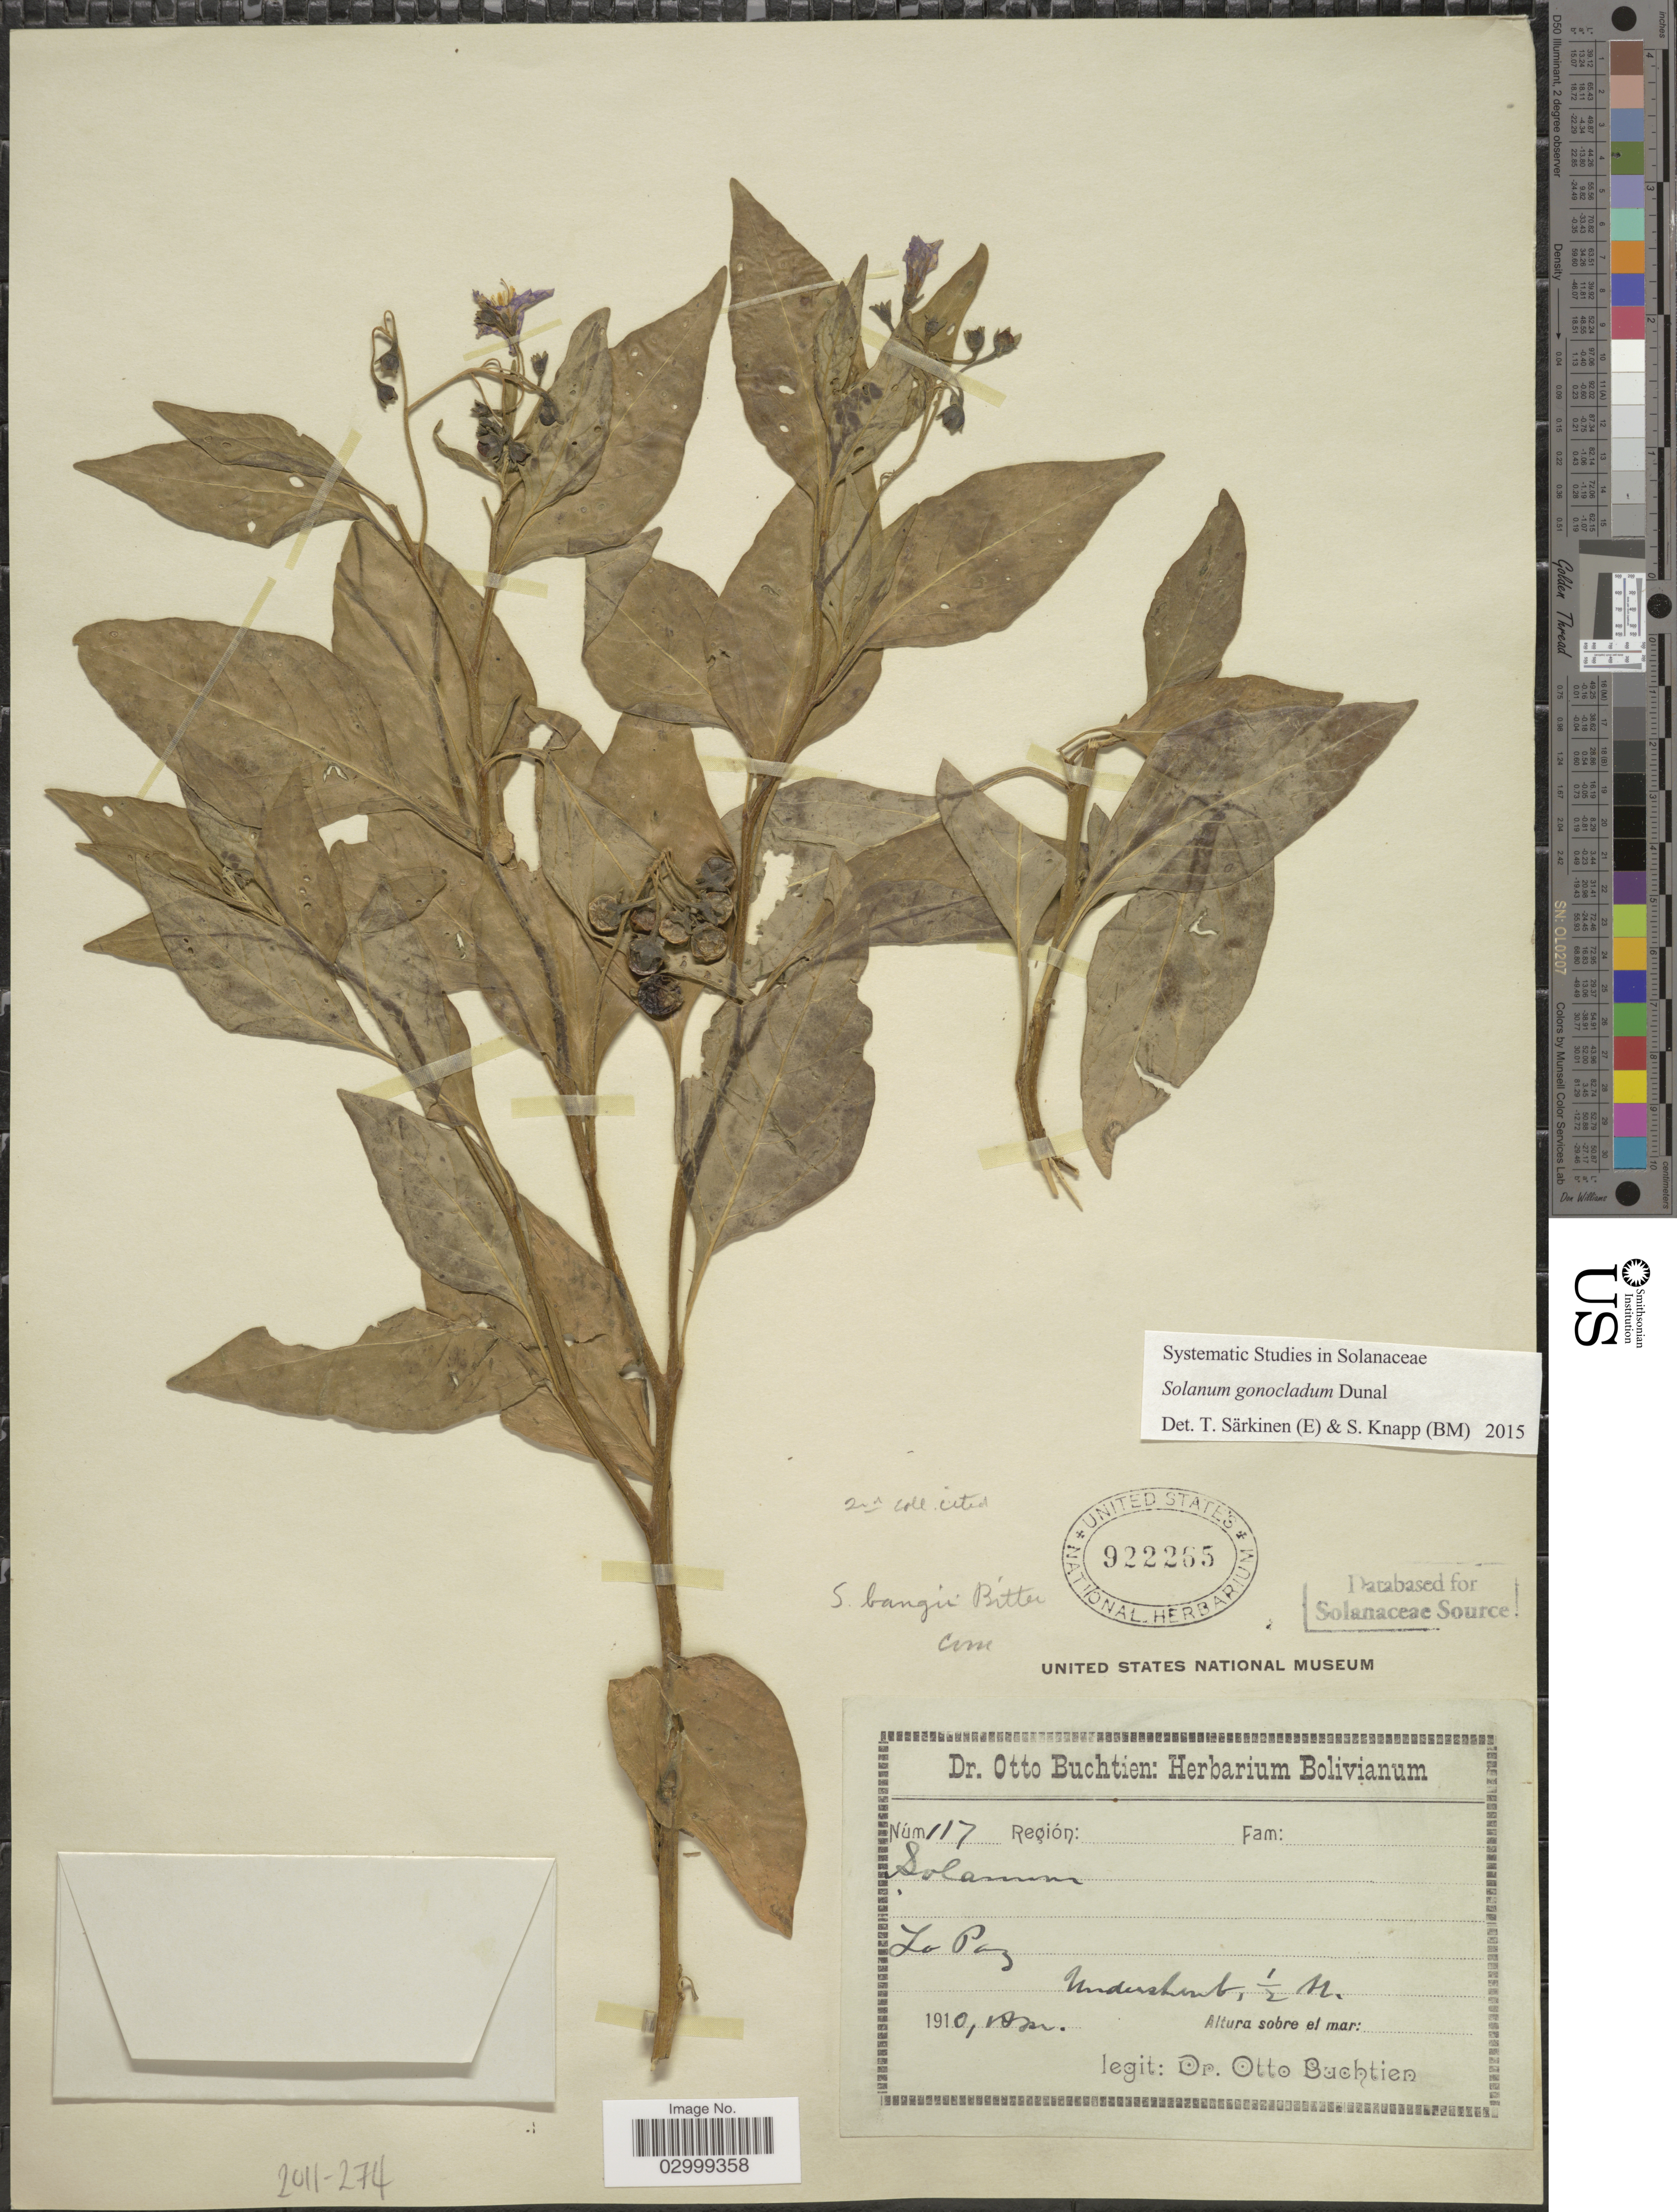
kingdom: Plantae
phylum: Tracheophyta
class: Magnoliopsida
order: Solanales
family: Solanaceae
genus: Solanum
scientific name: Solanum bangii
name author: Bitter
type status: Isosyntype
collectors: O. Buchtien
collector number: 117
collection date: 1910-04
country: Bolivia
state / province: La Paz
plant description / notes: Protologue of Solanum bangii Bitter cites Bang 64 and Buchtien 117; Bang 64 is apparently a mixed (or misnumbered) collection as it is the type of Solanum pallidum Rusby [q.v. for 2 specimens that are types of S. pallidum but apparently not S. bangii]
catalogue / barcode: US 922265